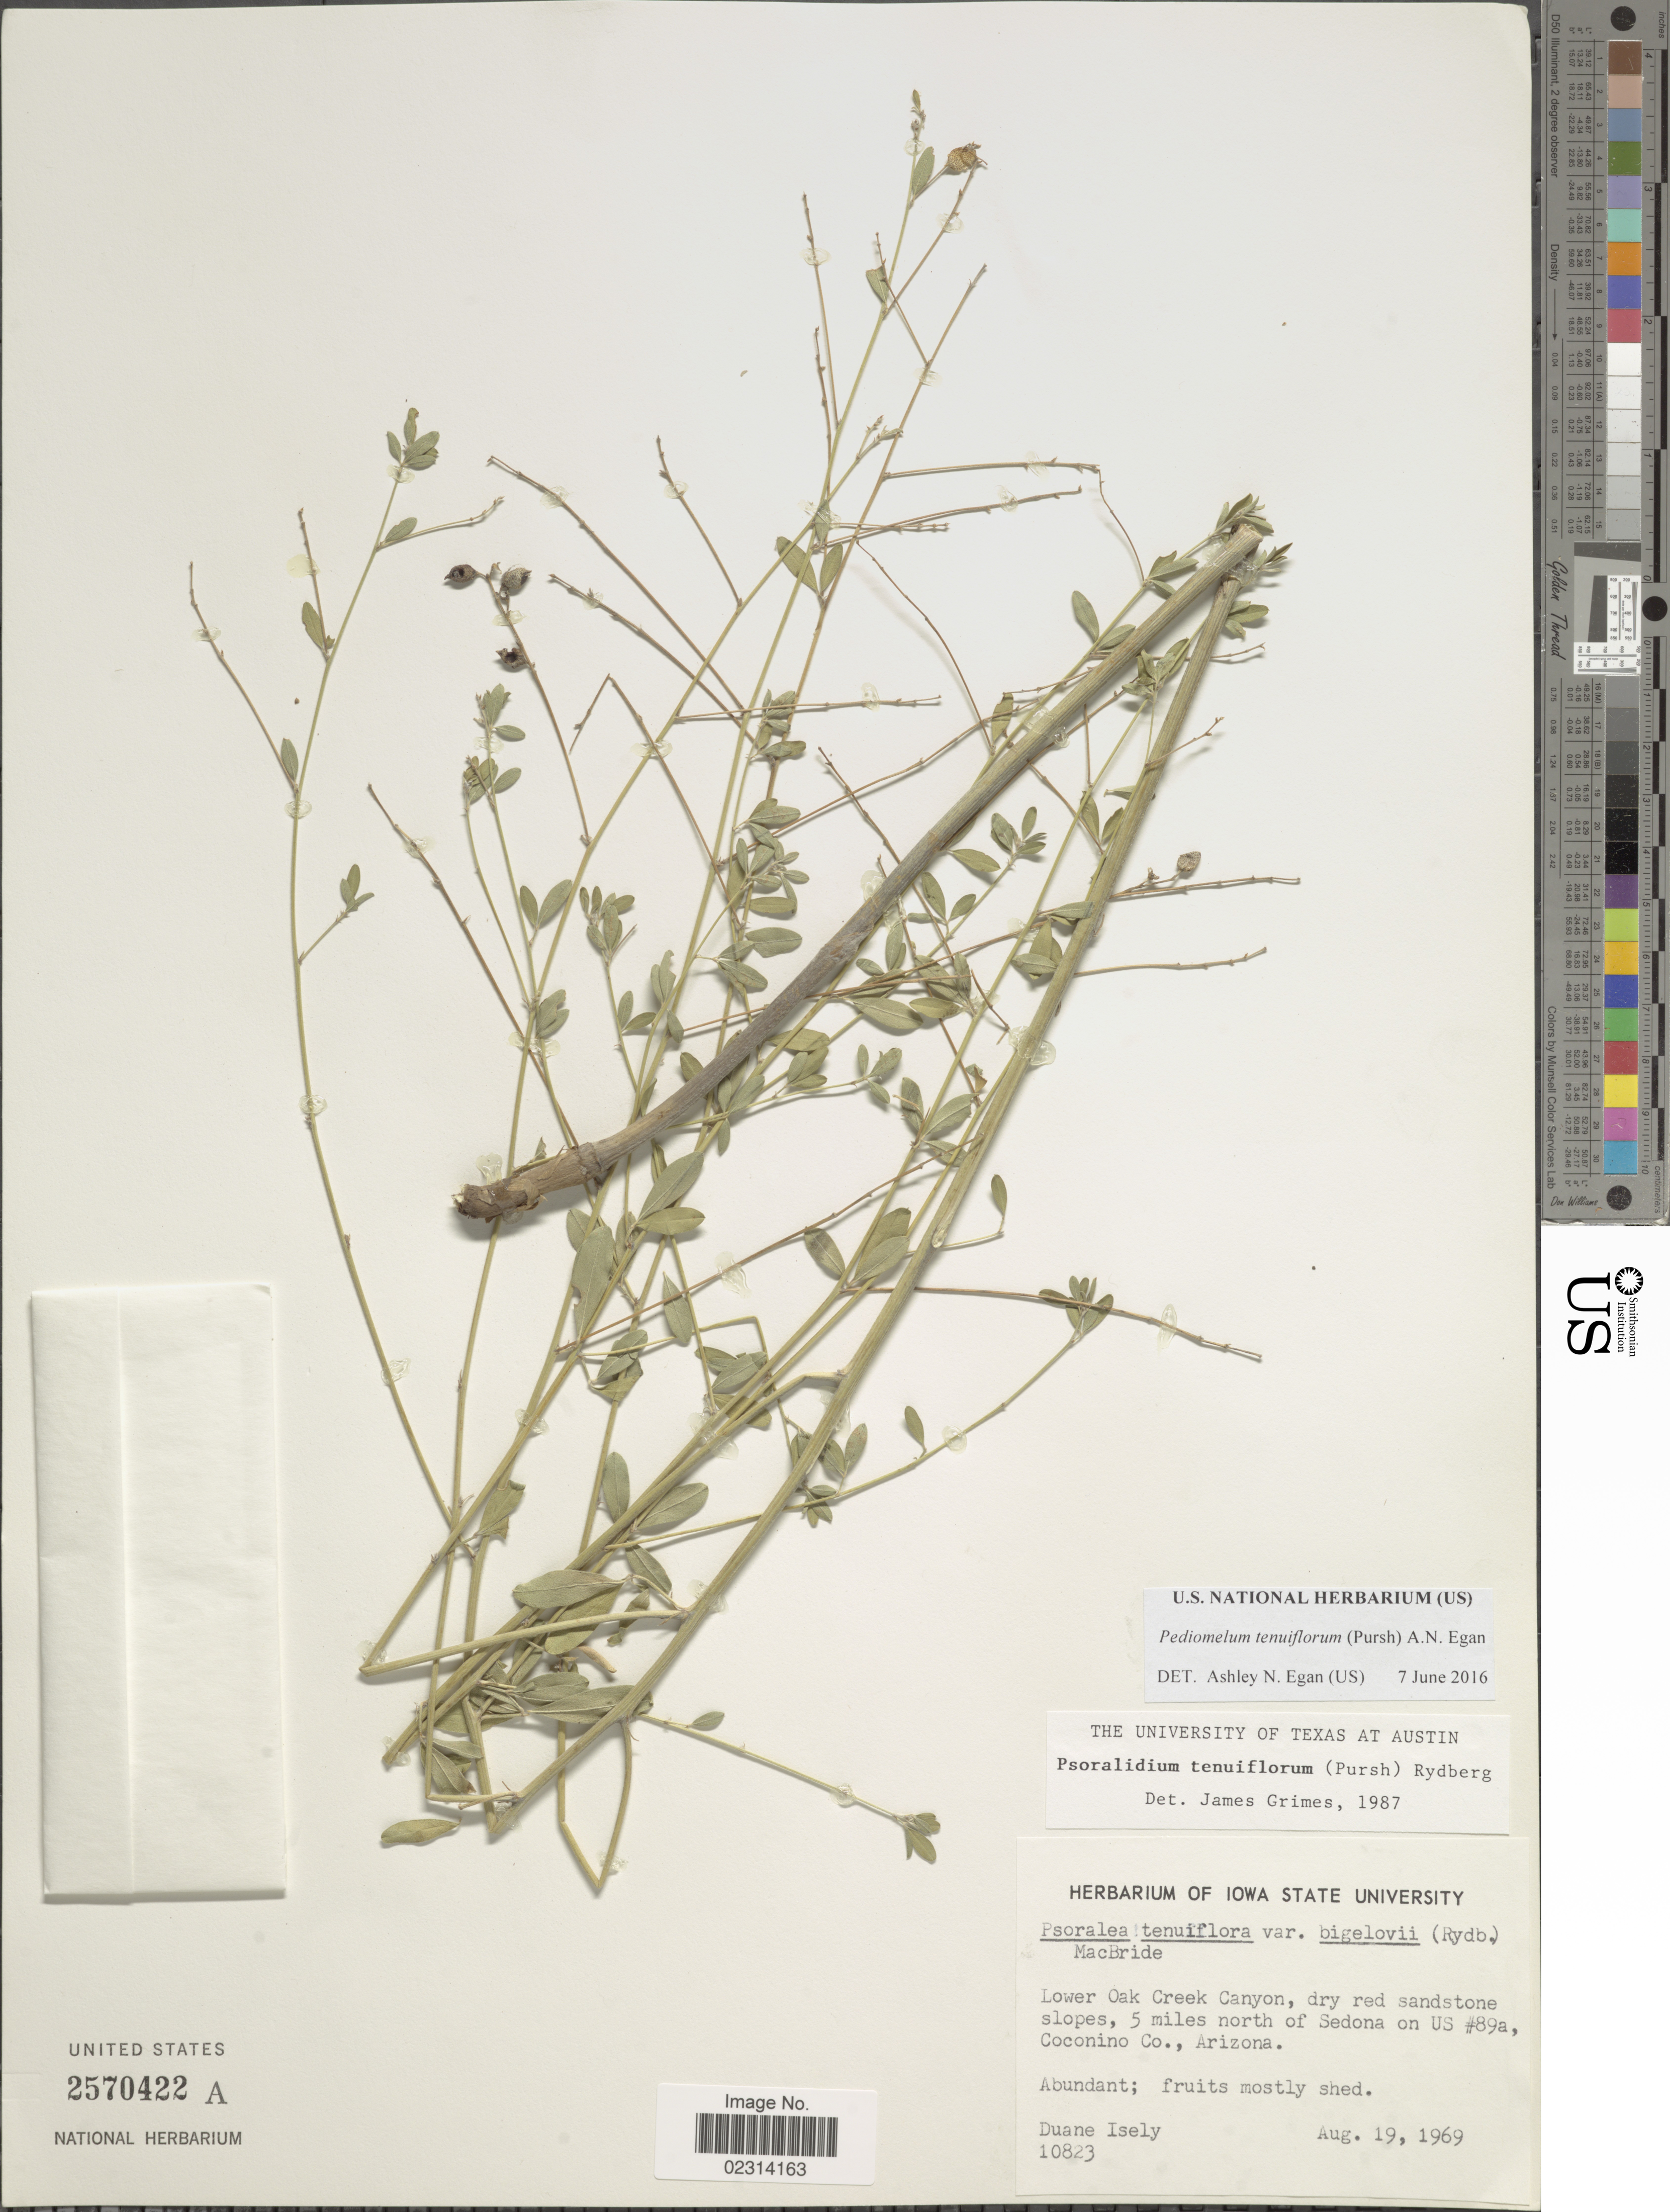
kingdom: Plantae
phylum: Tracheophyta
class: Magnoliopsida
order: Fabales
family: Fabaceae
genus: Psoralidium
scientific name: Psoralidium tenuiflorum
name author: (Pursh) Rydb.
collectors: D. Isely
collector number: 10823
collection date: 1969-08-19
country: United States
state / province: Arizona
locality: Lower Oak Creek Canyon, 5 miles north of Sedona on Us #89a, Coconino Co.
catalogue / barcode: US 2570422A